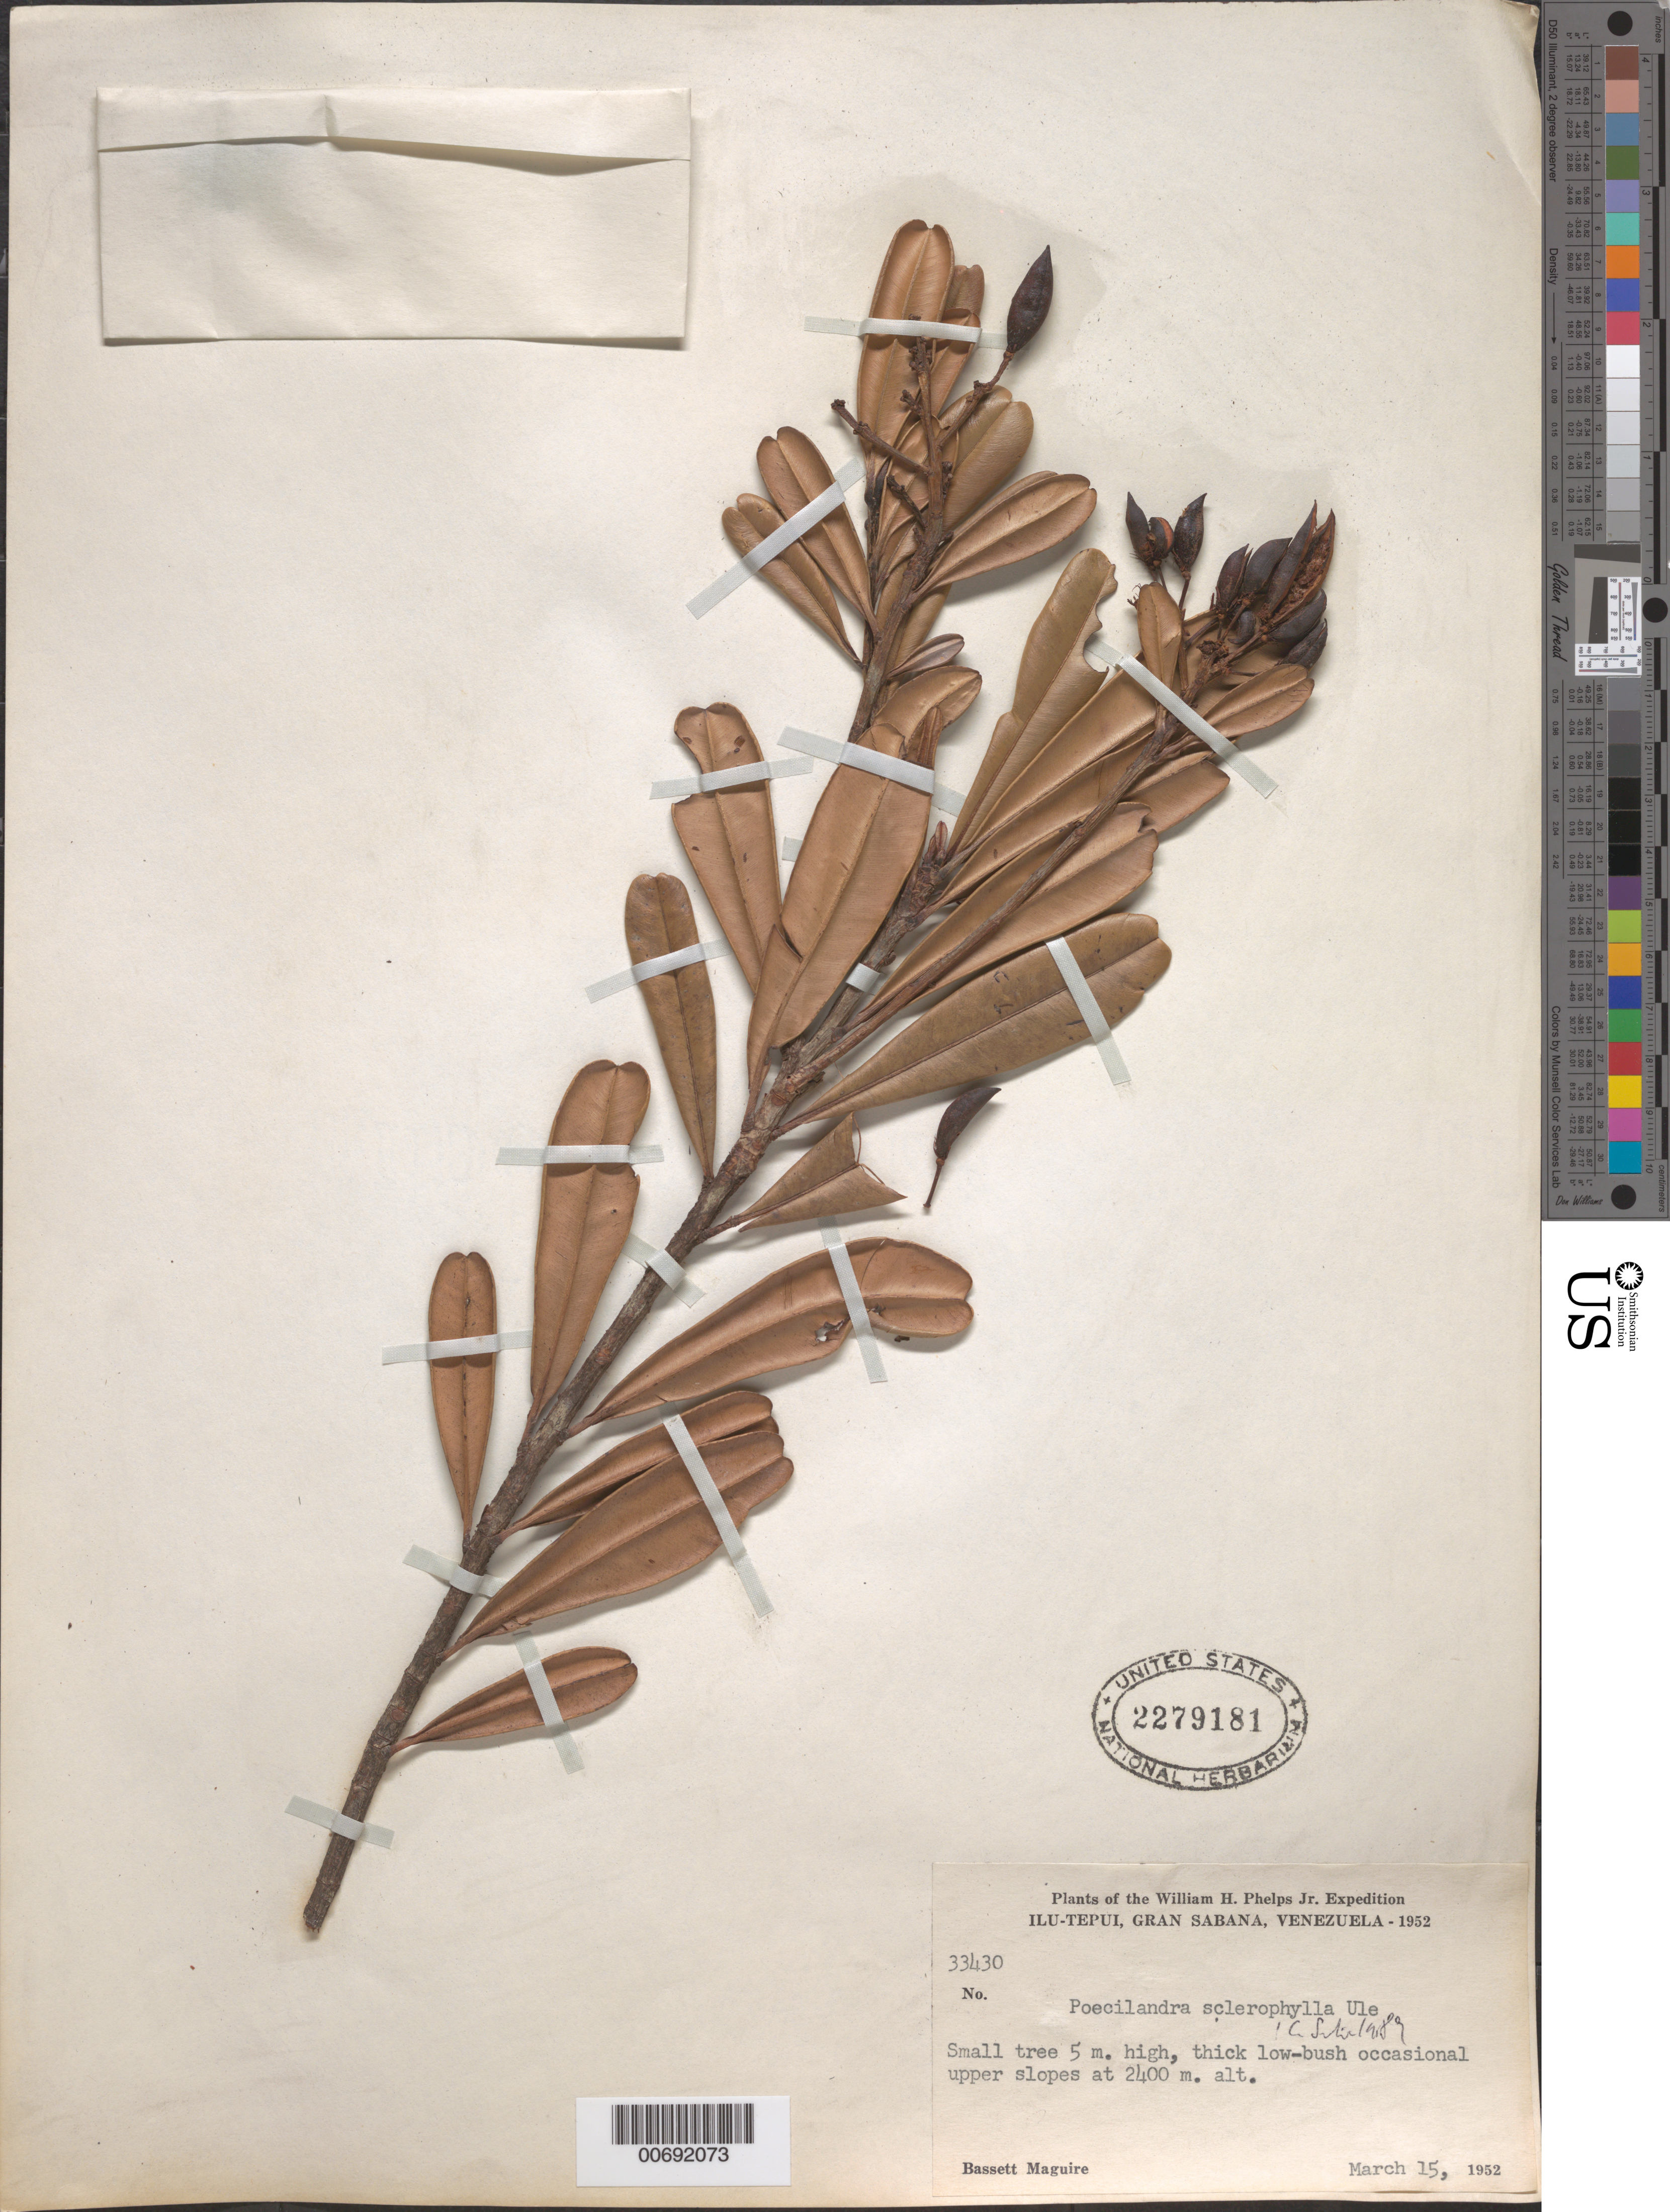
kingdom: Plantae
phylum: Tracheophyta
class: Magnoliopsida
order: Malpighiales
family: Ochnaceae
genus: Poecilandra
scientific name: Poecilandra sclerophylla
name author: Ule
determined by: Sastre, C. H. L.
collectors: B. Maguire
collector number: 33430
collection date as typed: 15-Mar-52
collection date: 1952-03-15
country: Venezuela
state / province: Bolívar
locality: Gran Sabana, Ilu-tepuí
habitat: Upper slopes, thick low bush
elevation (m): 2400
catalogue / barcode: US 2279181